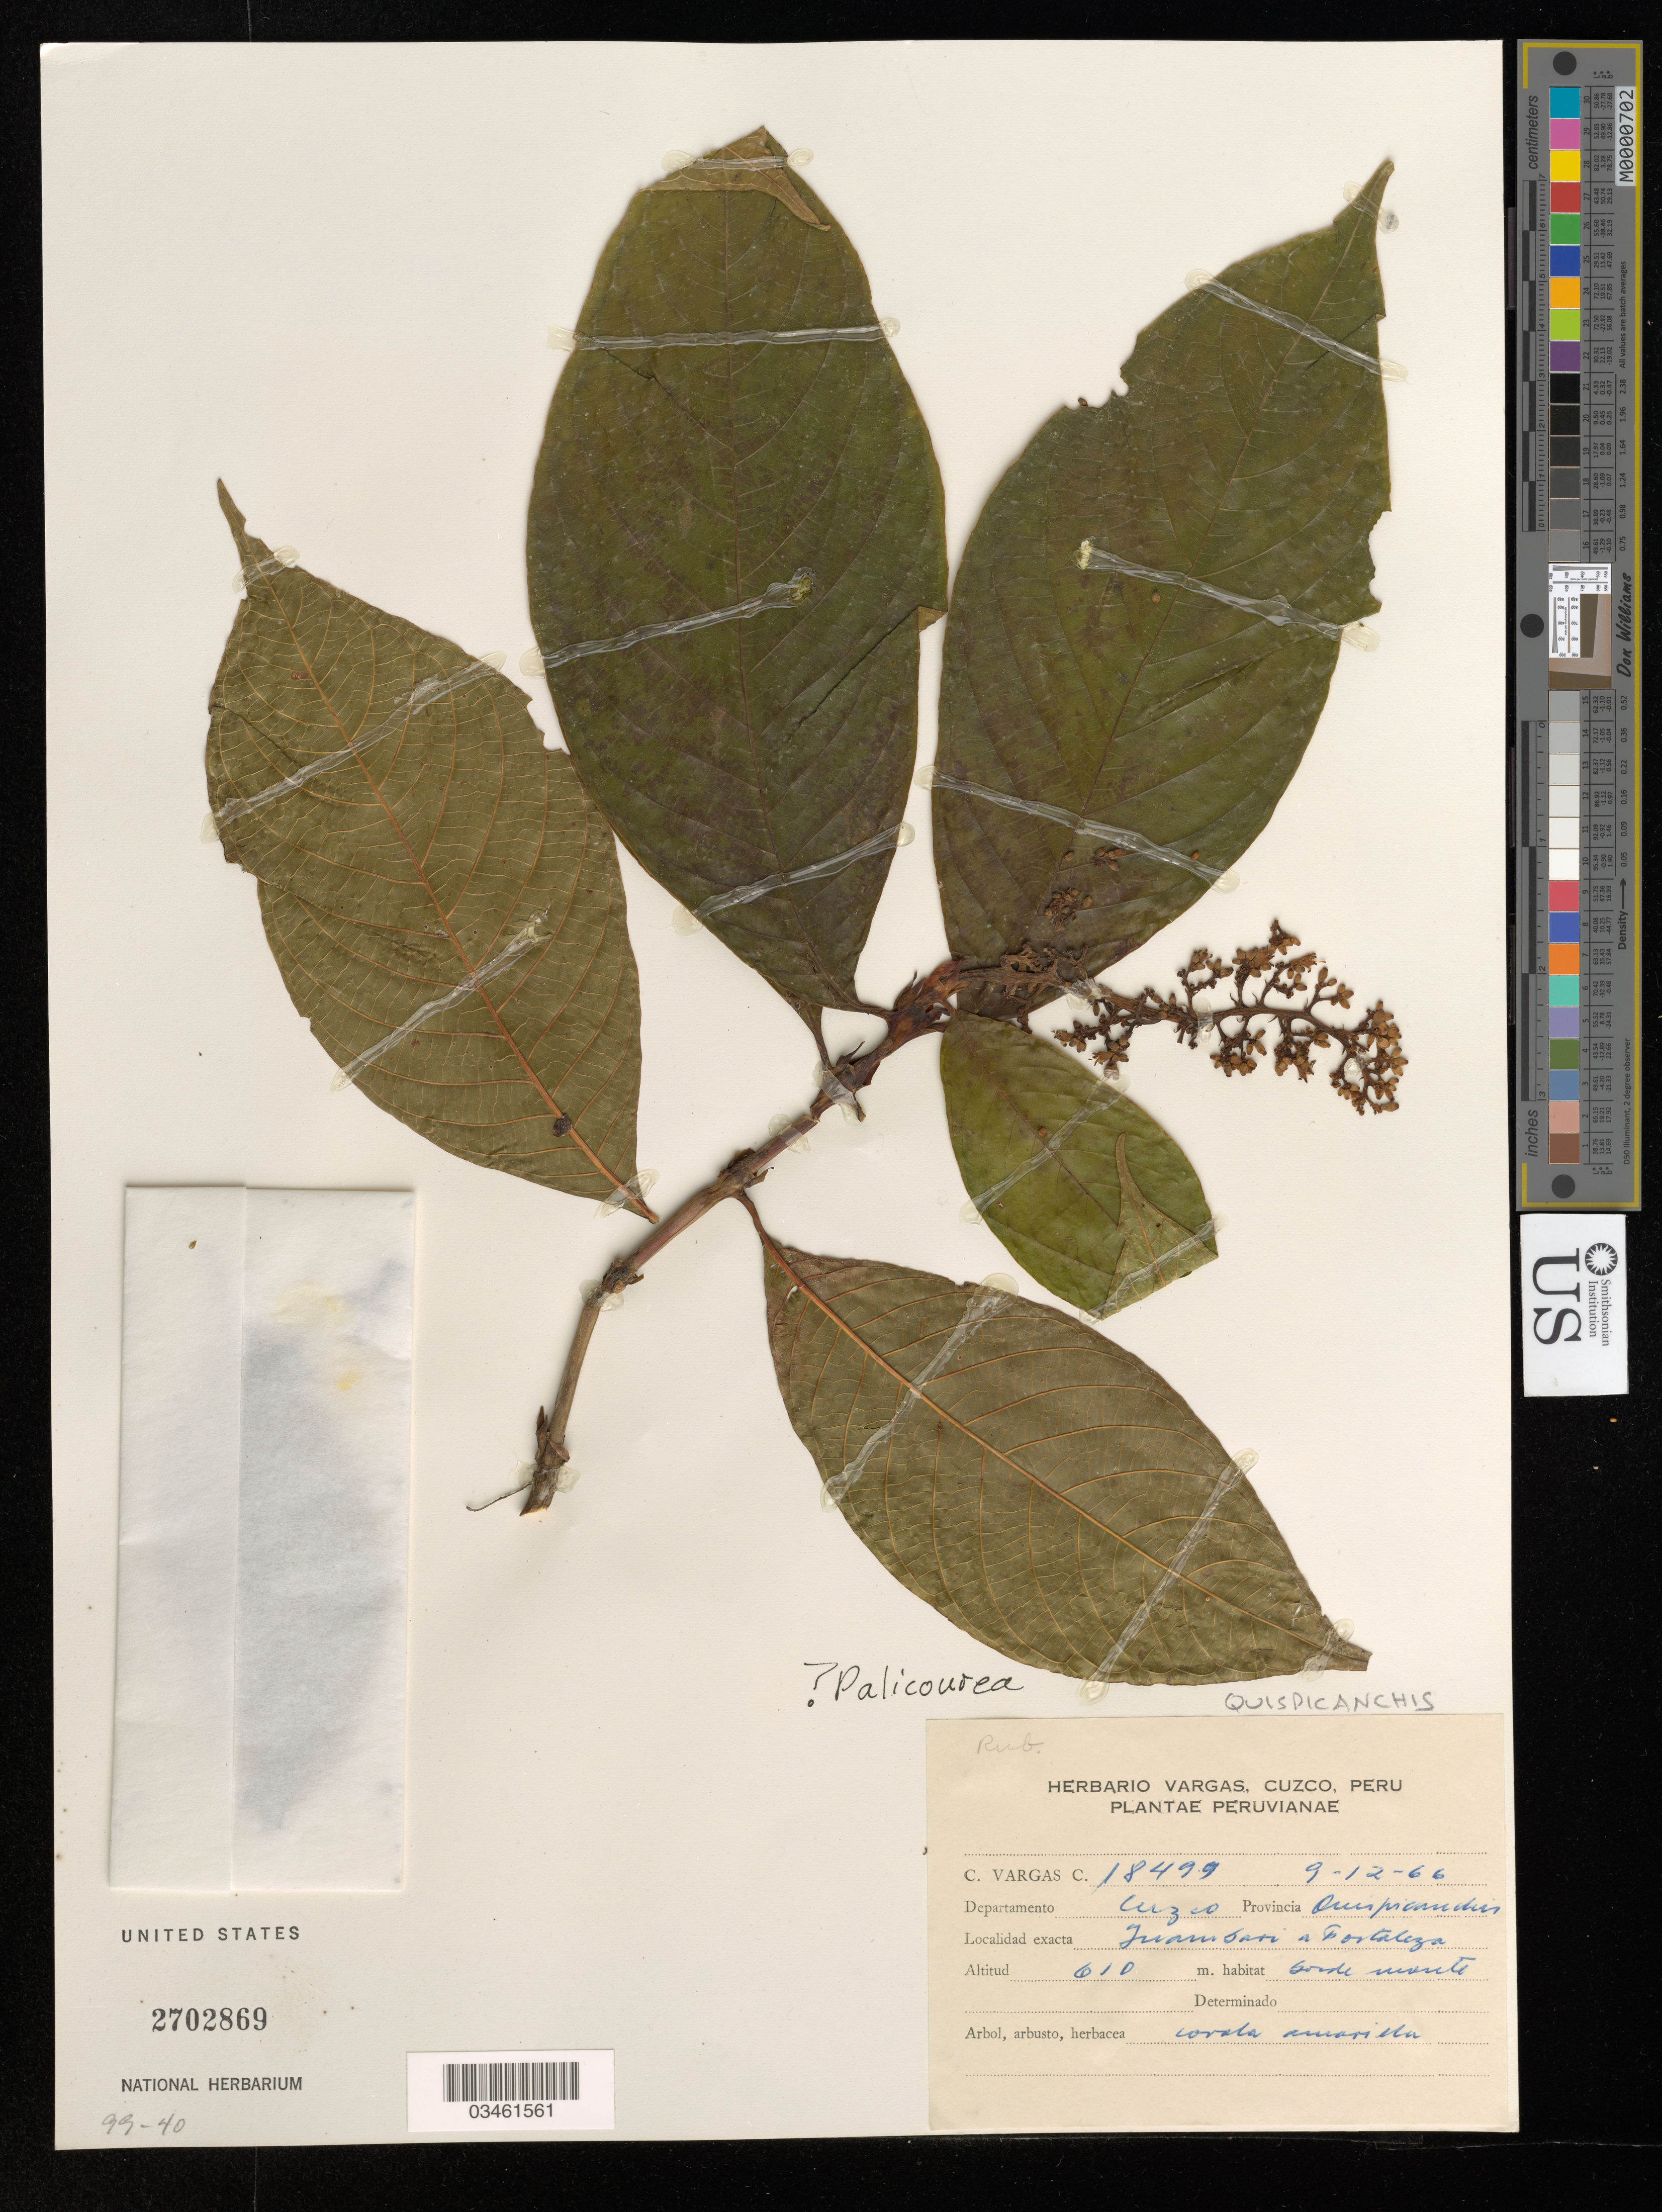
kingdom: Plantae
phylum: Tracheophyta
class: Magnoliopsida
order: Gentianales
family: Rubiaceae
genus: Palicourea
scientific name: Palicourea sp.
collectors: C. Vargas C.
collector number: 18499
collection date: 1966-12-09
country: Peru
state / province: Cusco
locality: Peruvianae. Departamento Cuzco. Provincia Quispicanchis. Juambam a Fortaleza.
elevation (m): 610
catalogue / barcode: US 2702869